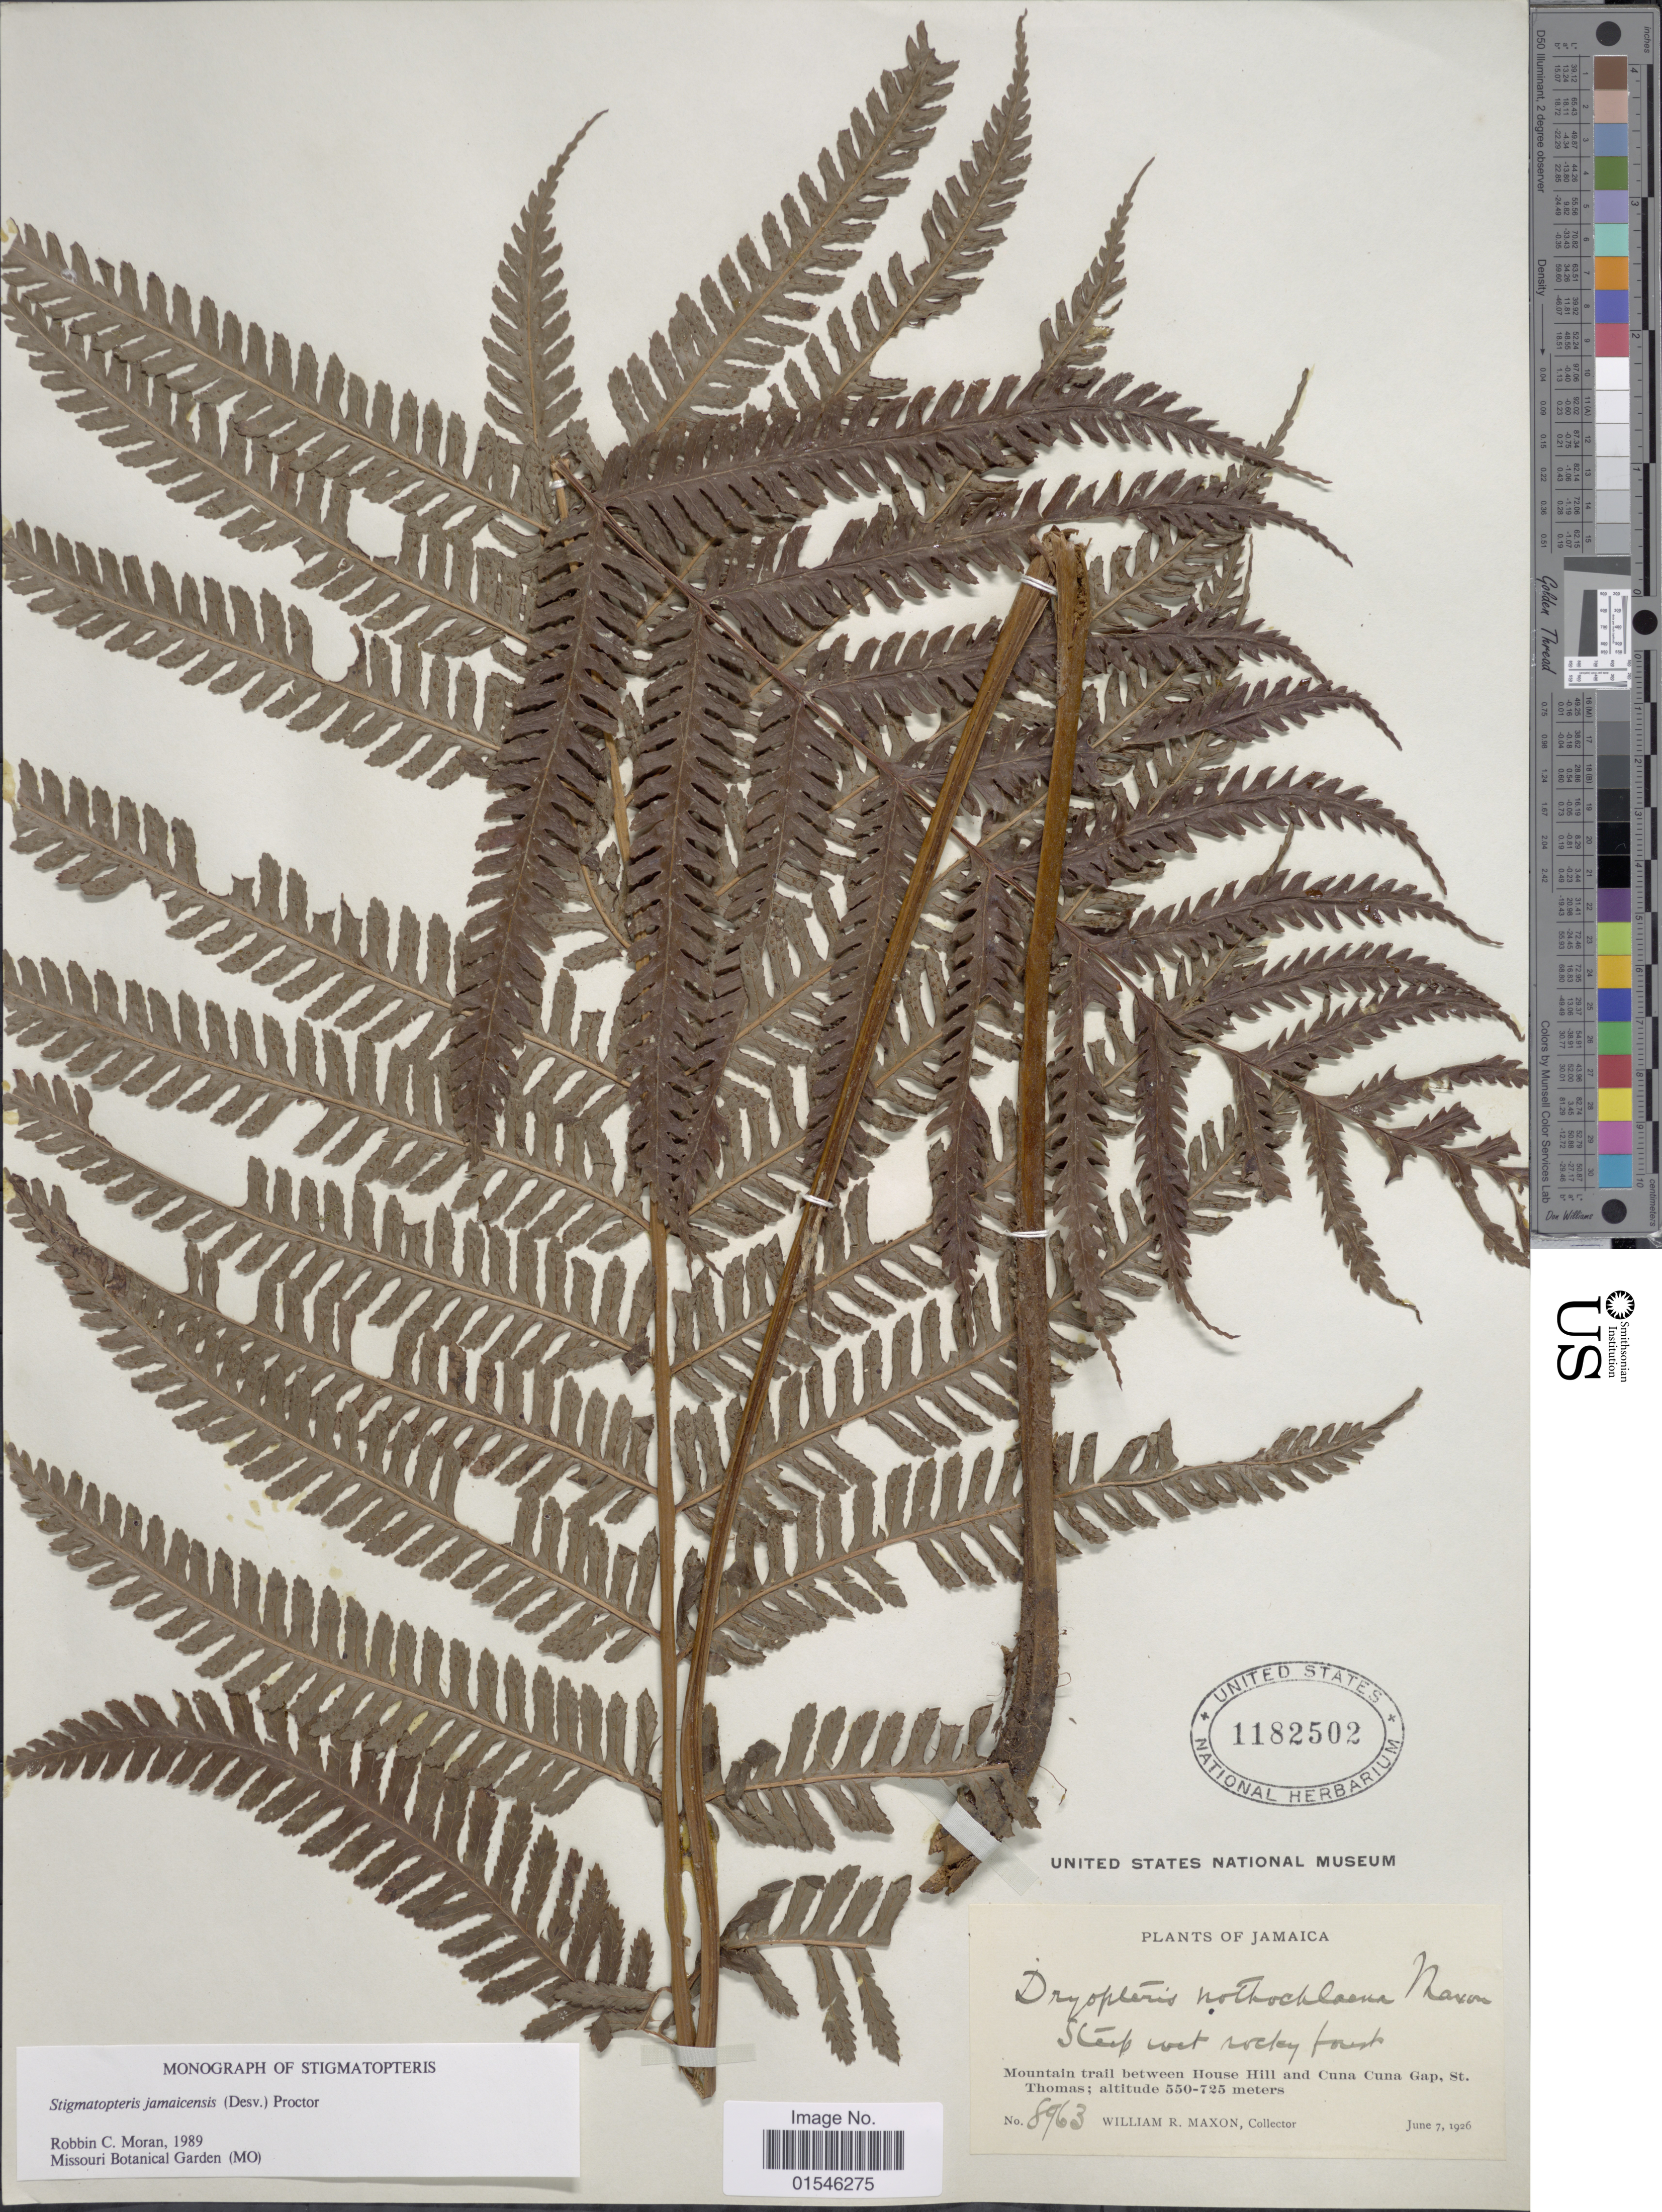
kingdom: Plantae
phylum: Tracheophyta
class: Polypodiopsida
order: Polypodiales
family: Dryopteridaceae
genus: Stigmatopteris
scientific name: Stigmatopteris jamaicensis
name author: (Desv.) Proctor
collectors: W. R. Maxon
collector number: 8963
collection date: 1926-06-07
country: Jamaica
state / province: Saint Thomas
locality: Mountain trail between House Hill and Cuna Cuna Gap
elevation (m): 550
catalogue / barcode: US 1182502